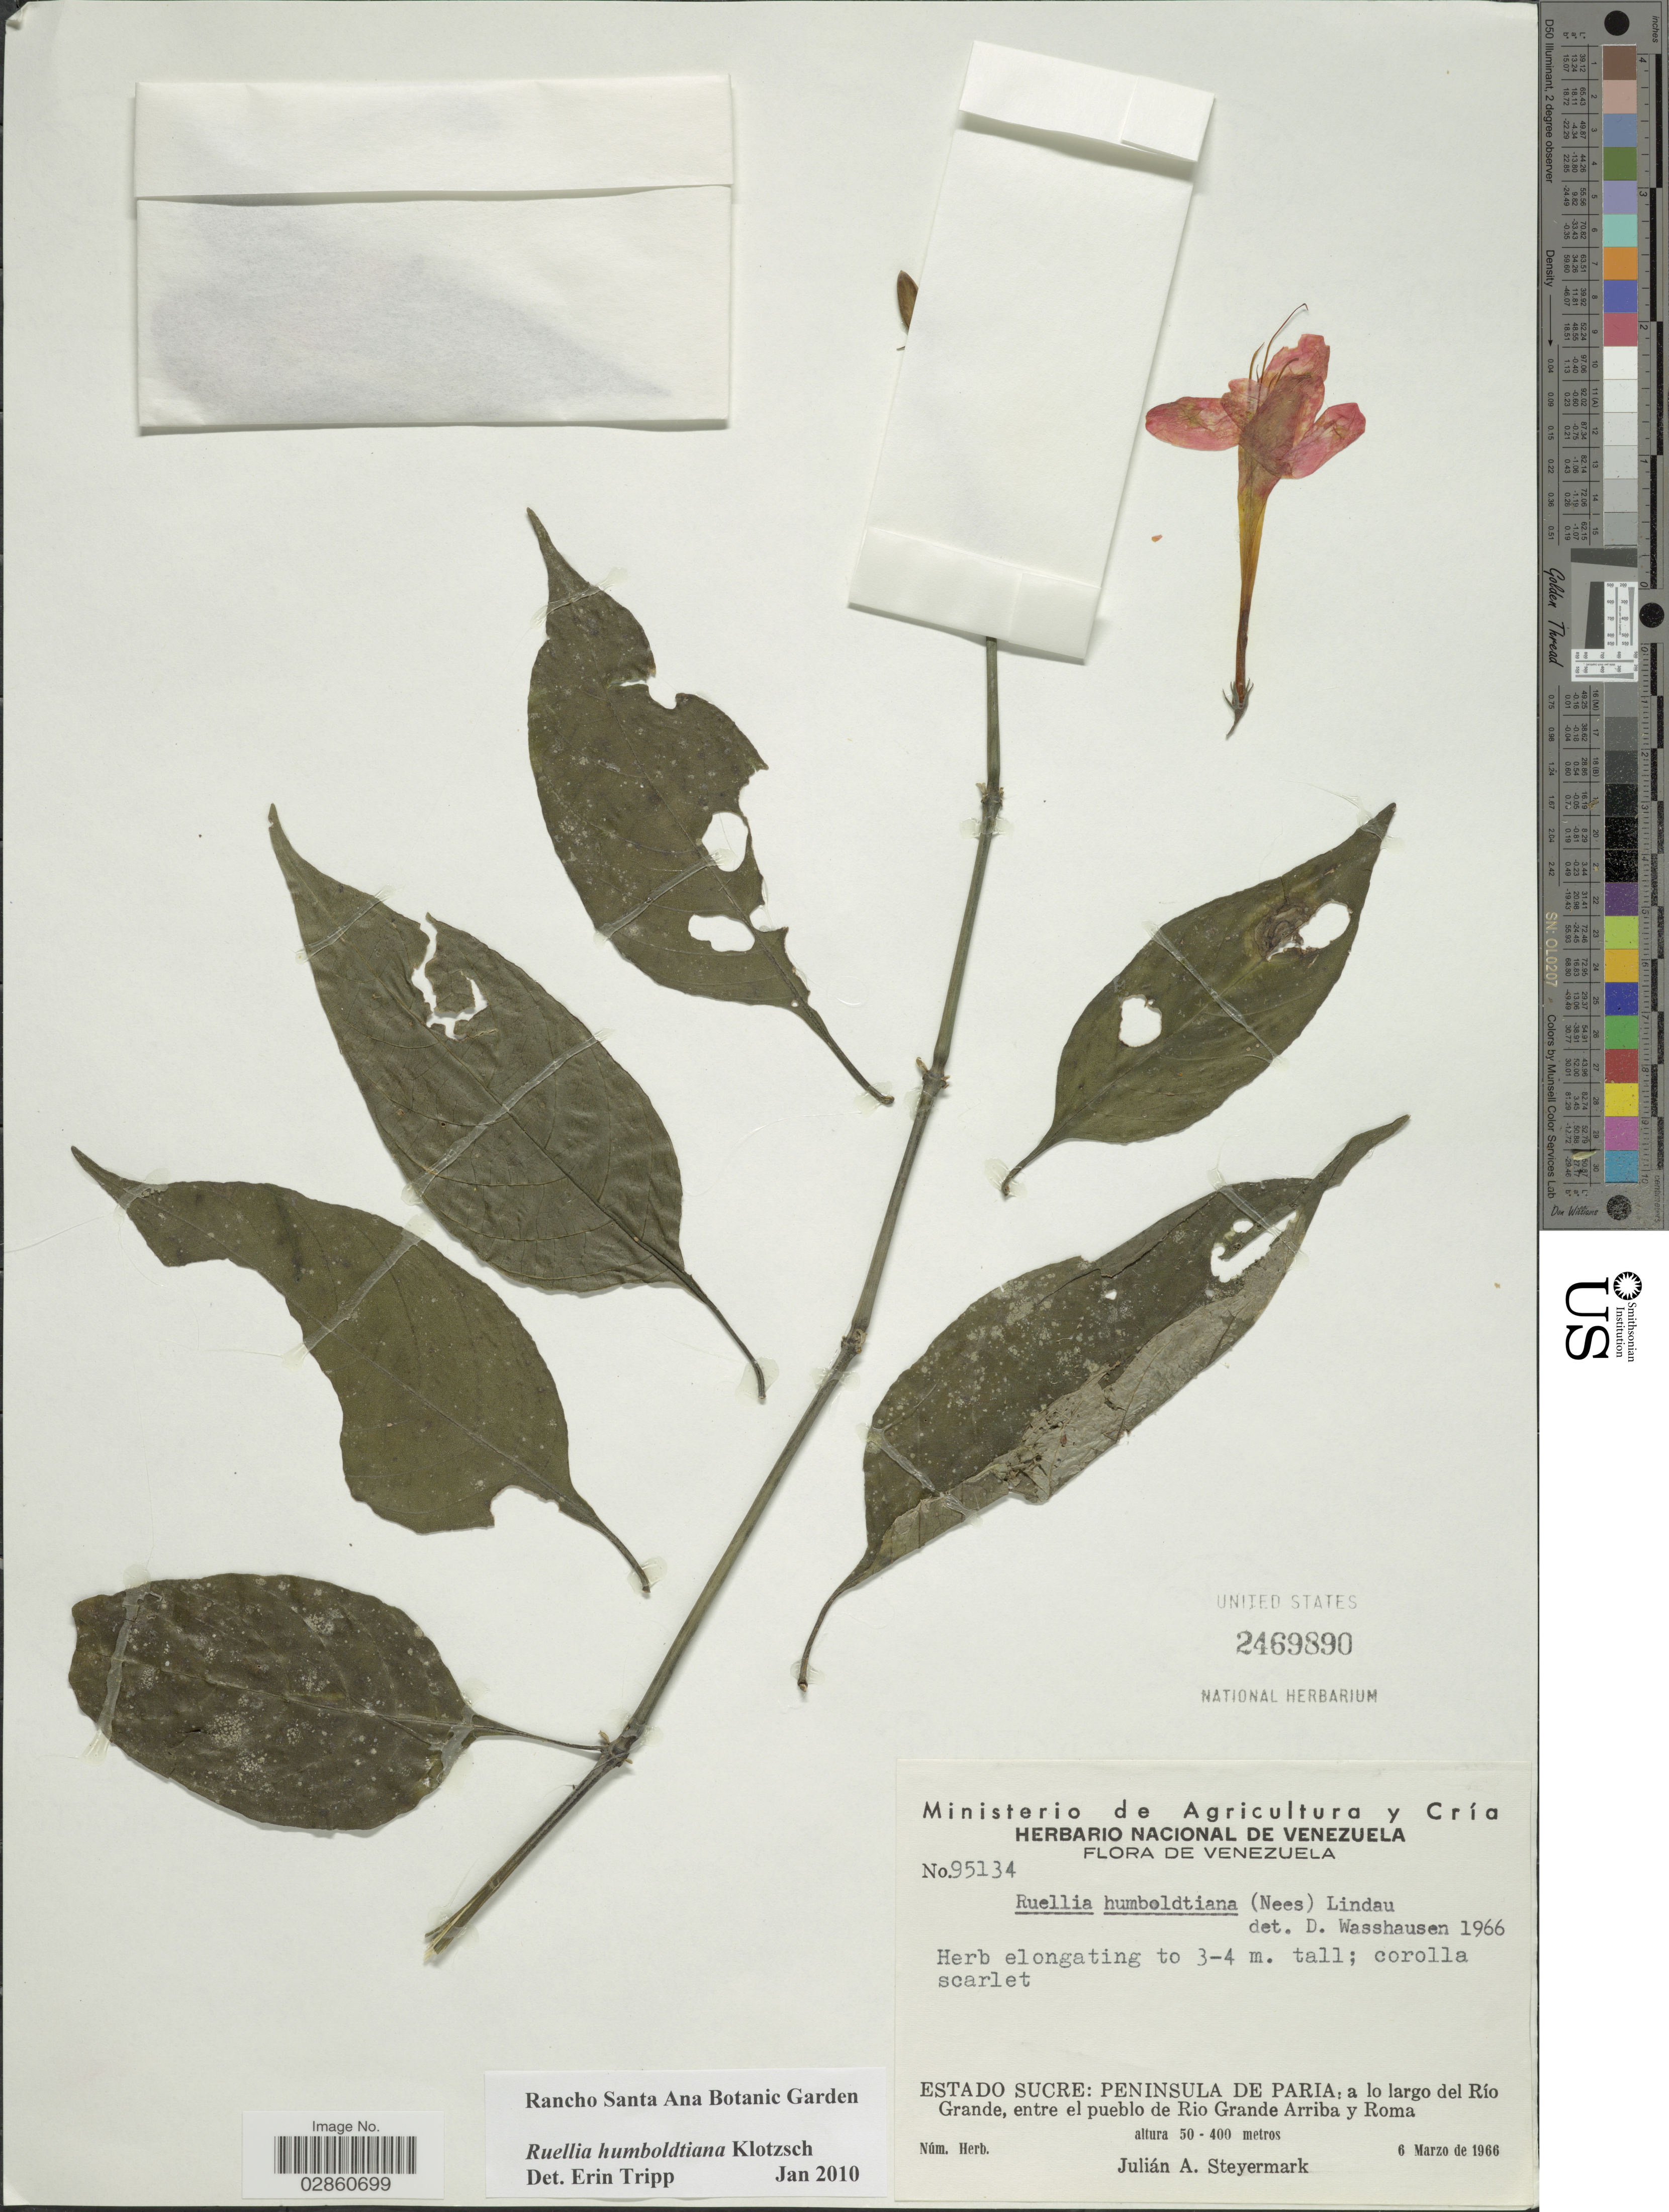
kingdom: Plantae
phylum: Tracheophyta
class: Magnoliopsida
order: Lamiales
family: Acanthaceae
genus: Ruellia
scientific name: Ruellia humboldtiana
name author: (Nees) Lindau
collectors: J. Steyermark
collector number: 95134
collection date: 1966-03-06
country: Venezuela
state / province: Sucre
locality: Estado Sucre: Peninsula de Paria: a lo largo del Río Grande, entre el pueblo de Rio Grande Arriba y Roma.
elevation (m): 50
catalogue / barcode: US 2469890